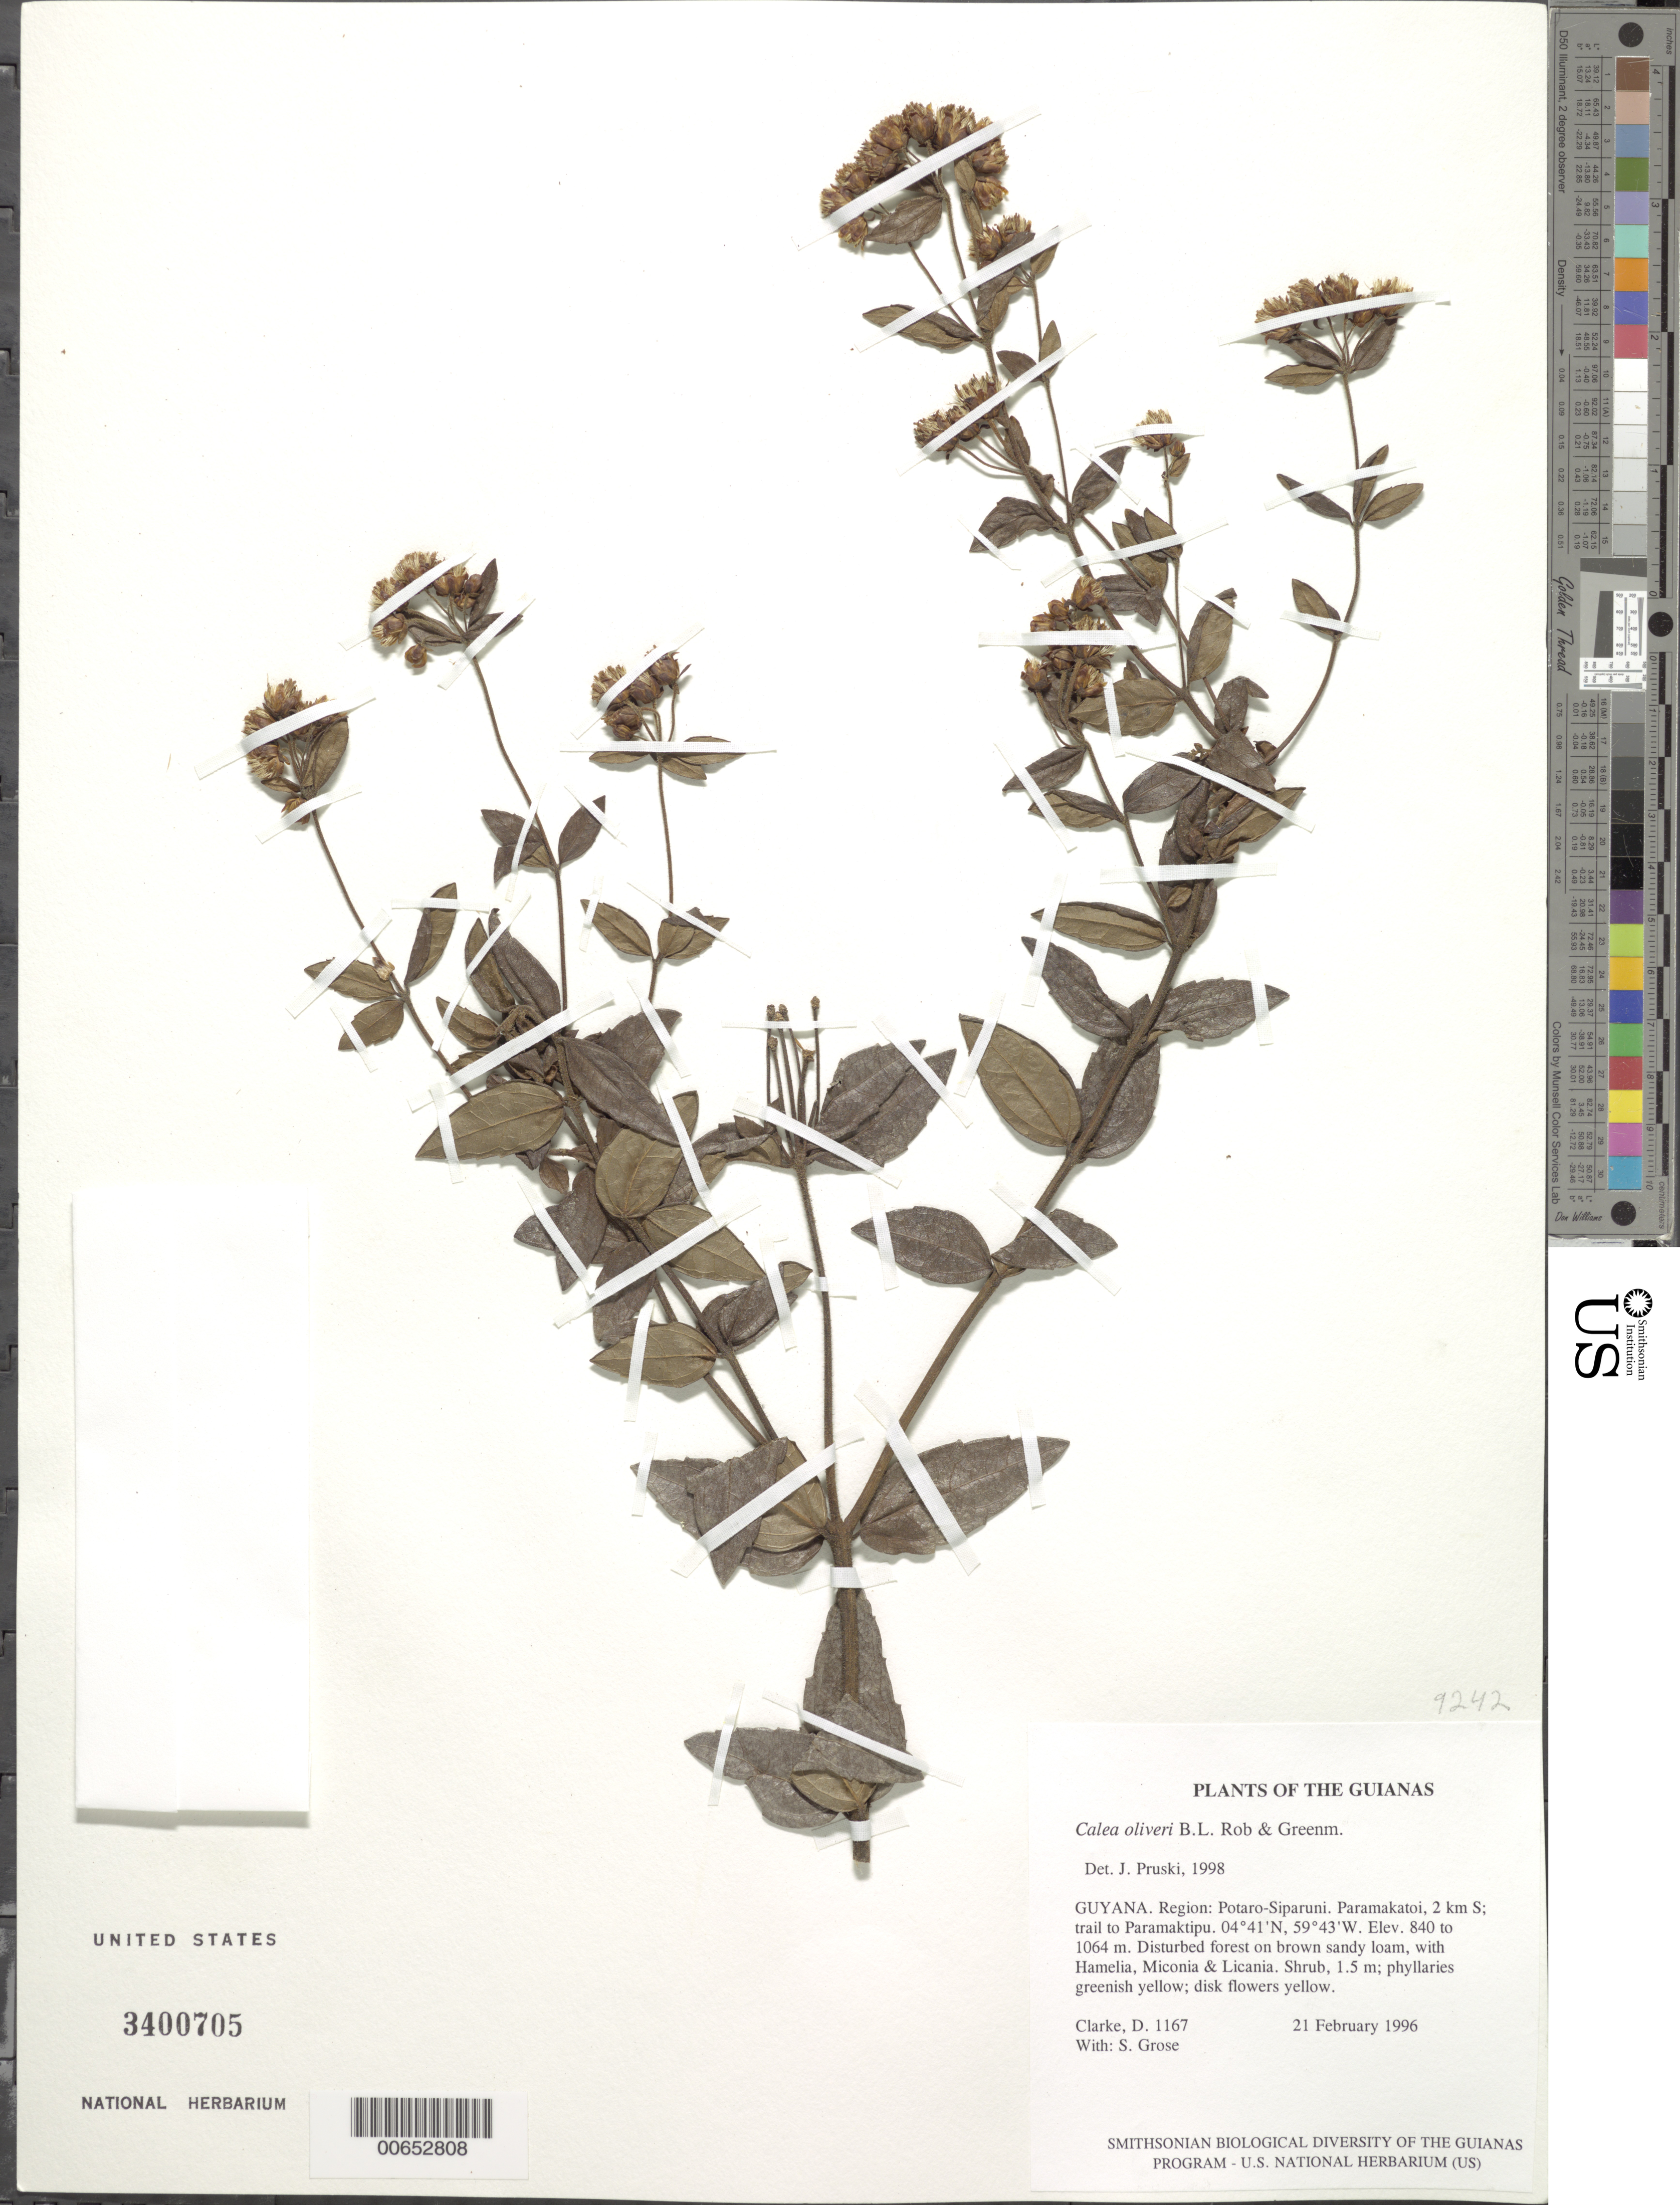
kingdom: Plantae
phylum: Tracheophyta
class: Magnoliopsida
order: Asterales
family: Asteraceae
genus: Calea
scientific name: Calea oliveri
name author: B.L. Rob. & Greenm.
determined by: Pruski, J. F.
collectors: H. D. Clarke & S. Grose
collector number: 1167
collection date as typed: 21 February 1996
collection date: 1996-02-21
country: Guyana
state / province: Potaro-Siparuni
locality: Paramakatoi, 2 km S; trail to Paramaktipu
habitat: Disturbed forest on brown sandy loam, with Hamelia, Miconia & Licania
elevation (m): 840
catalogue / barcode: US 3400705